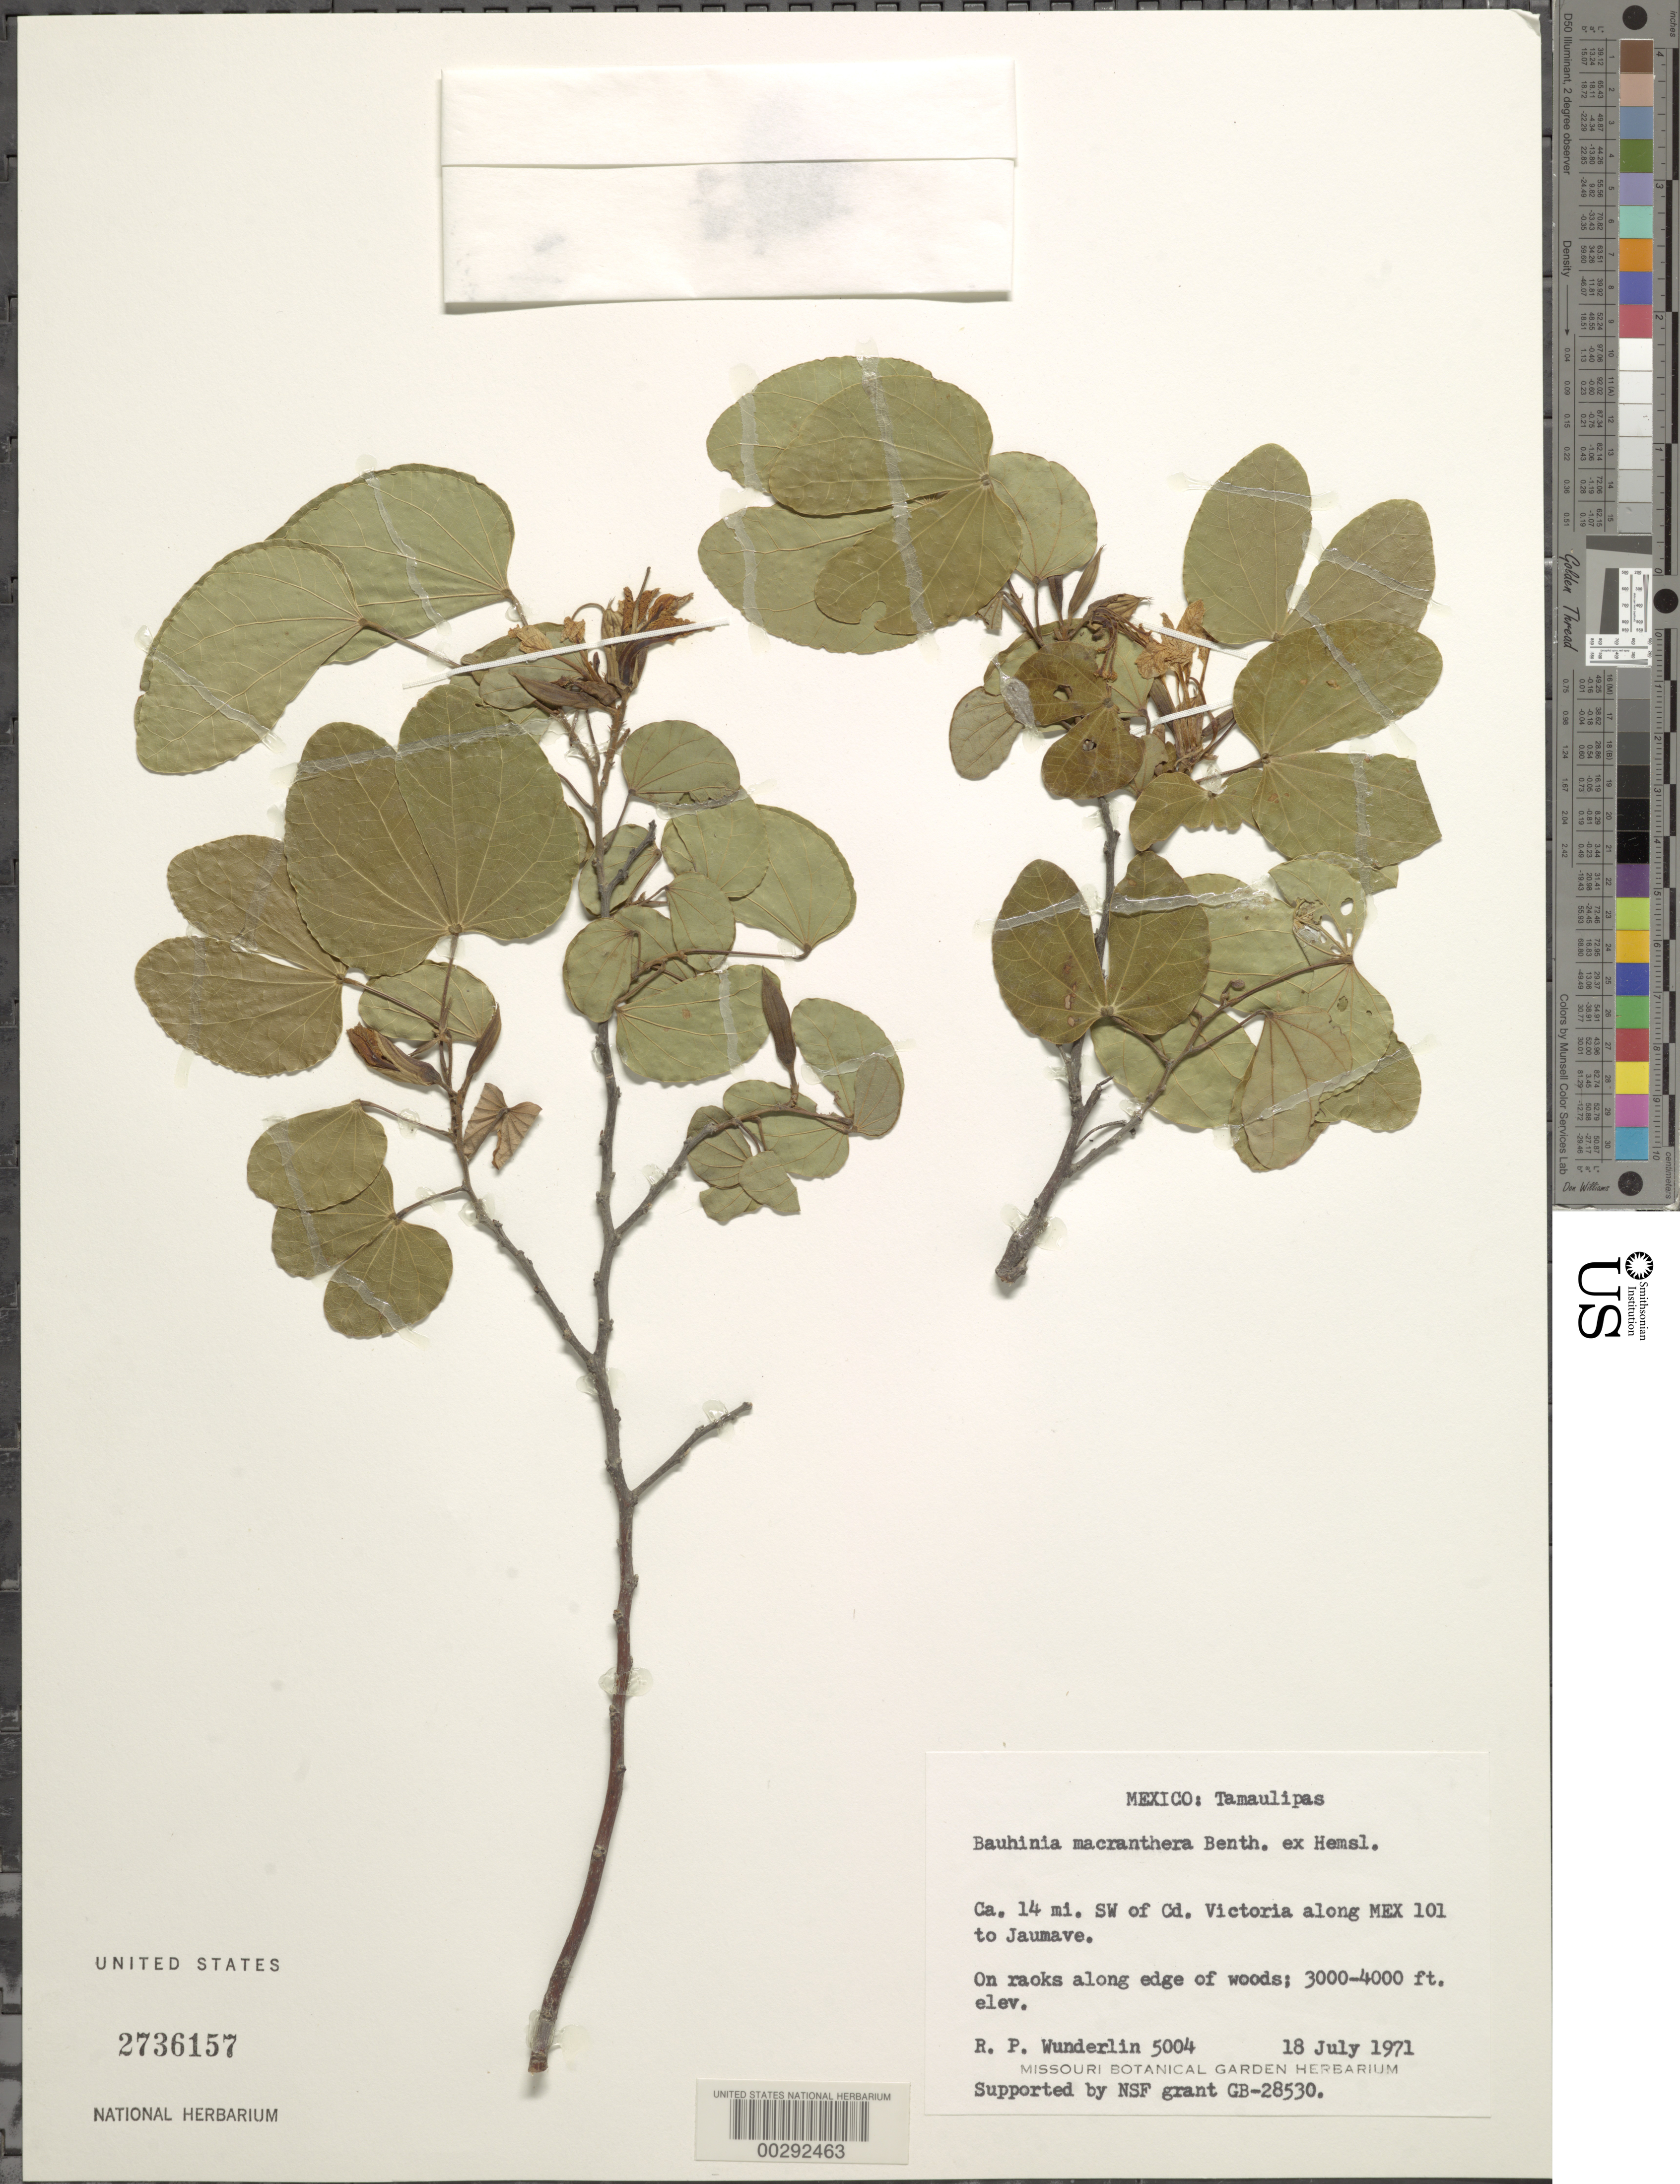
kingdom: Plantae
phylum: Tracheophyta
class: Magnoliopsida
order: Fabales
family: Fabaceae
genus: Bauhinia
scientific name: Bauhinia macranthera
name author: Benth. ex Hemsl.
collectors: R. P. Wunderlin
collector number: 5004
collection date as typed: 18 Jul 1971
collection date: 1971-07-18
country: Mexico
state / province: Tamaulipas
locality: Ca 14 mi SW of Cd Victoria along mex 101 to Jaumave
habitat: On rocks along edge of woods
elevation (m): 914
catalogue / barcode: US 2736157